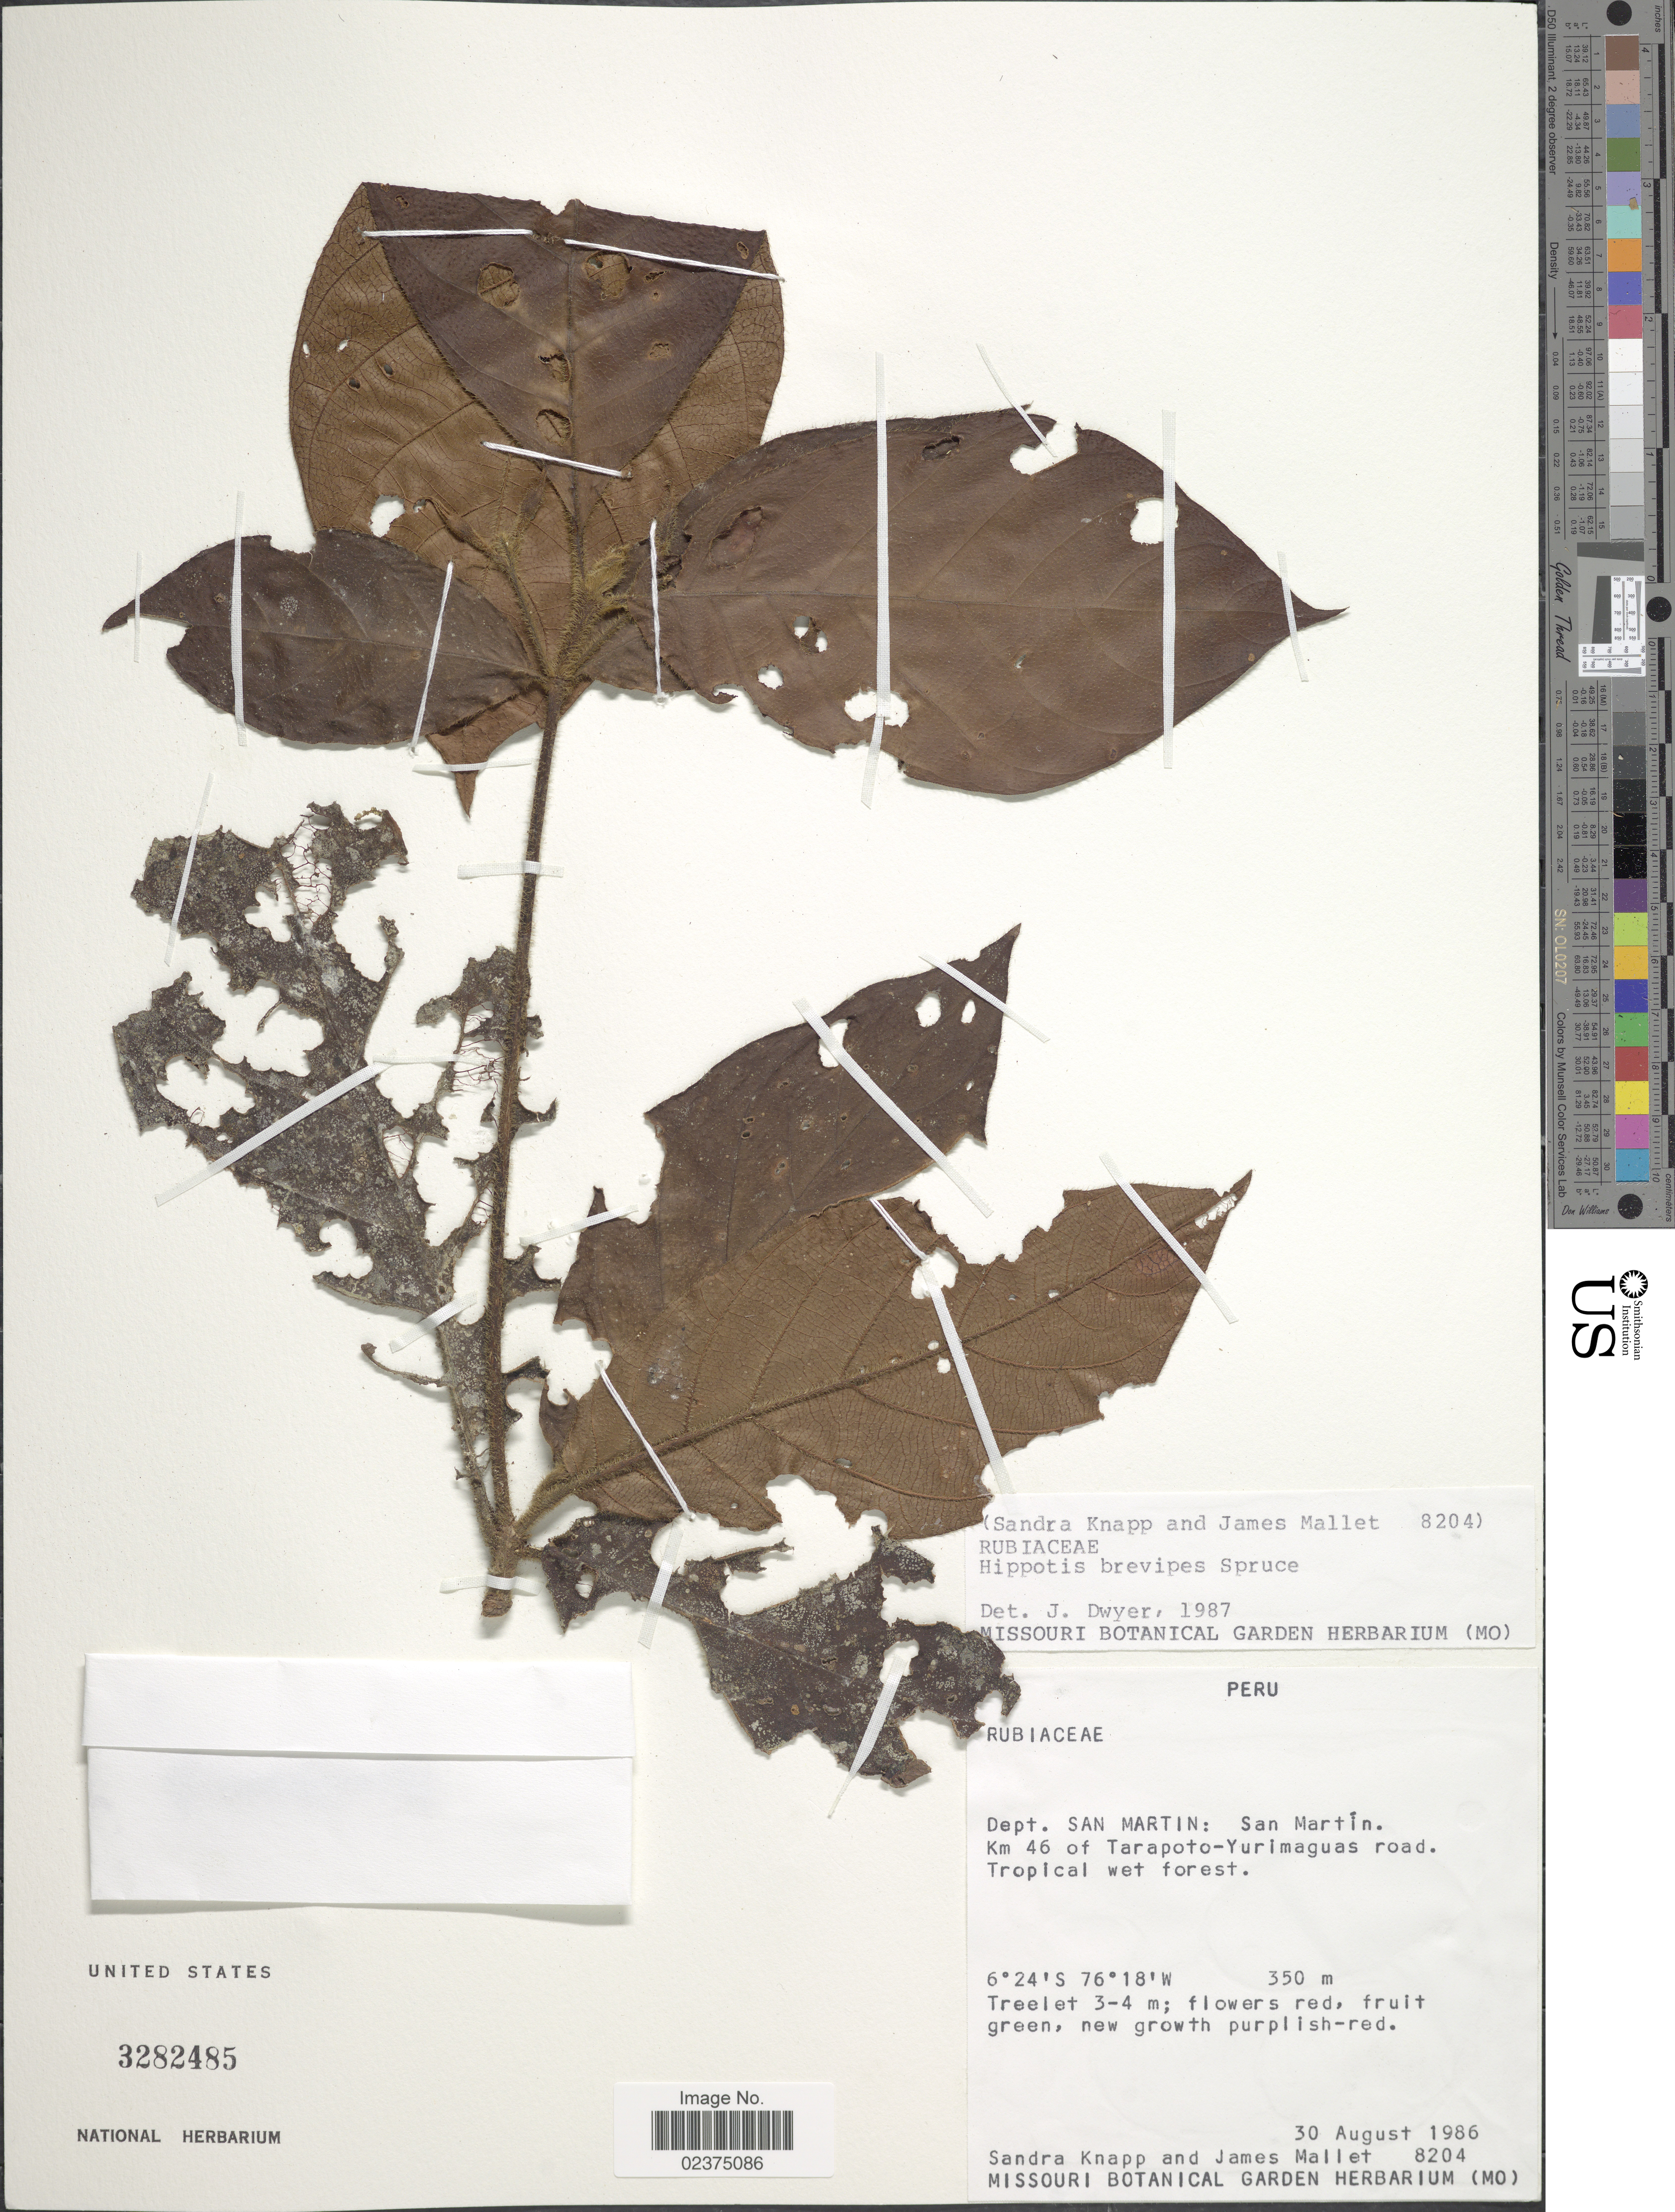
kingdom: Plantae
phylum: Tracheophyta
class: Magnoliopsida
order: Gentianales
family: Rubiaceae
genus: Hippotis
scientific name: Hippotis brevipes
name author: Spruce ex K. Schum.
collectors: S. Knapp & J. Mallett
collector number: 8204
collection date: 1986-08-30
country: Peru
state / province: San Martín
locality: San Martin, km 46 of Tarapoto-Yurumaguas road, tropical wet forest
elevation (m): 350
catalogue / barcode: US 3282485